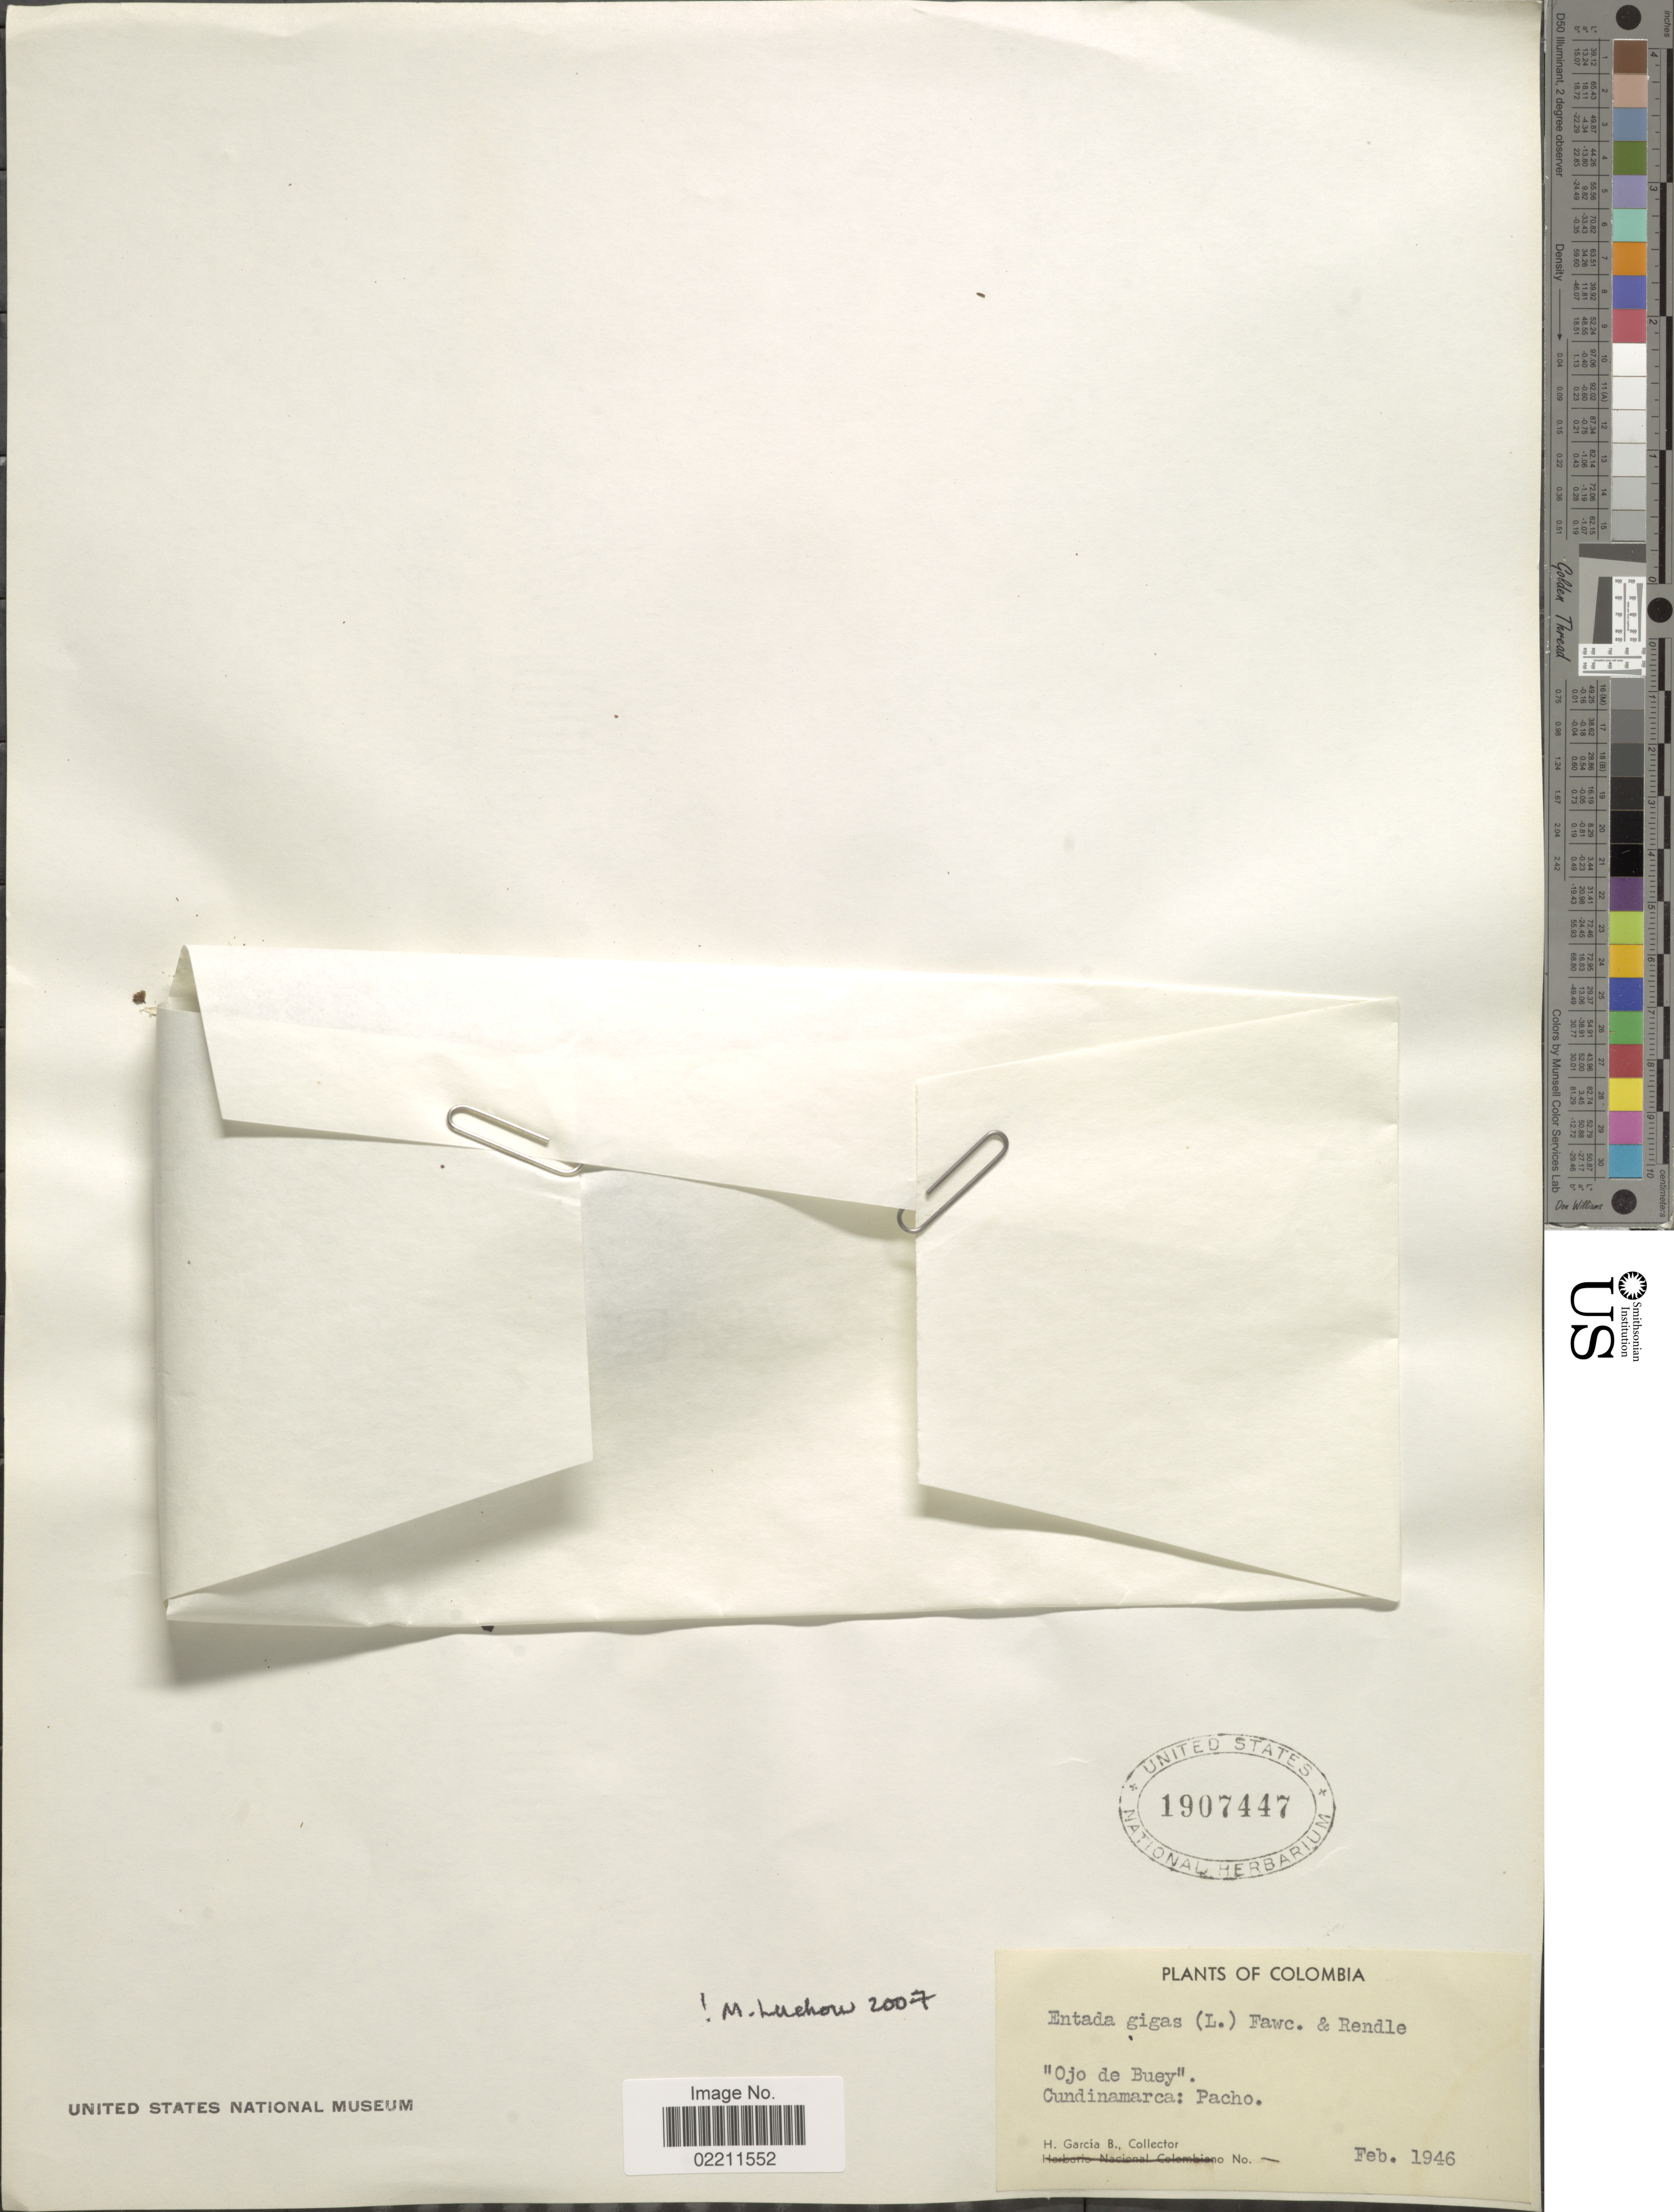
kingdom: Plantae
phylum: Tracheophyta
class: Magnoliopsida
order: Fabales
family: Fabaceae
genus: Entada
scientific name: Entada gigas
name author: (L.) Fawc. & Rendle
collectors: H. García Barriga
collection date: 1946-02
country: Colombia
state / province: Cundinamarca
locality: Cundinamarca: Pacho.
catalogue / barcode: US 1907447